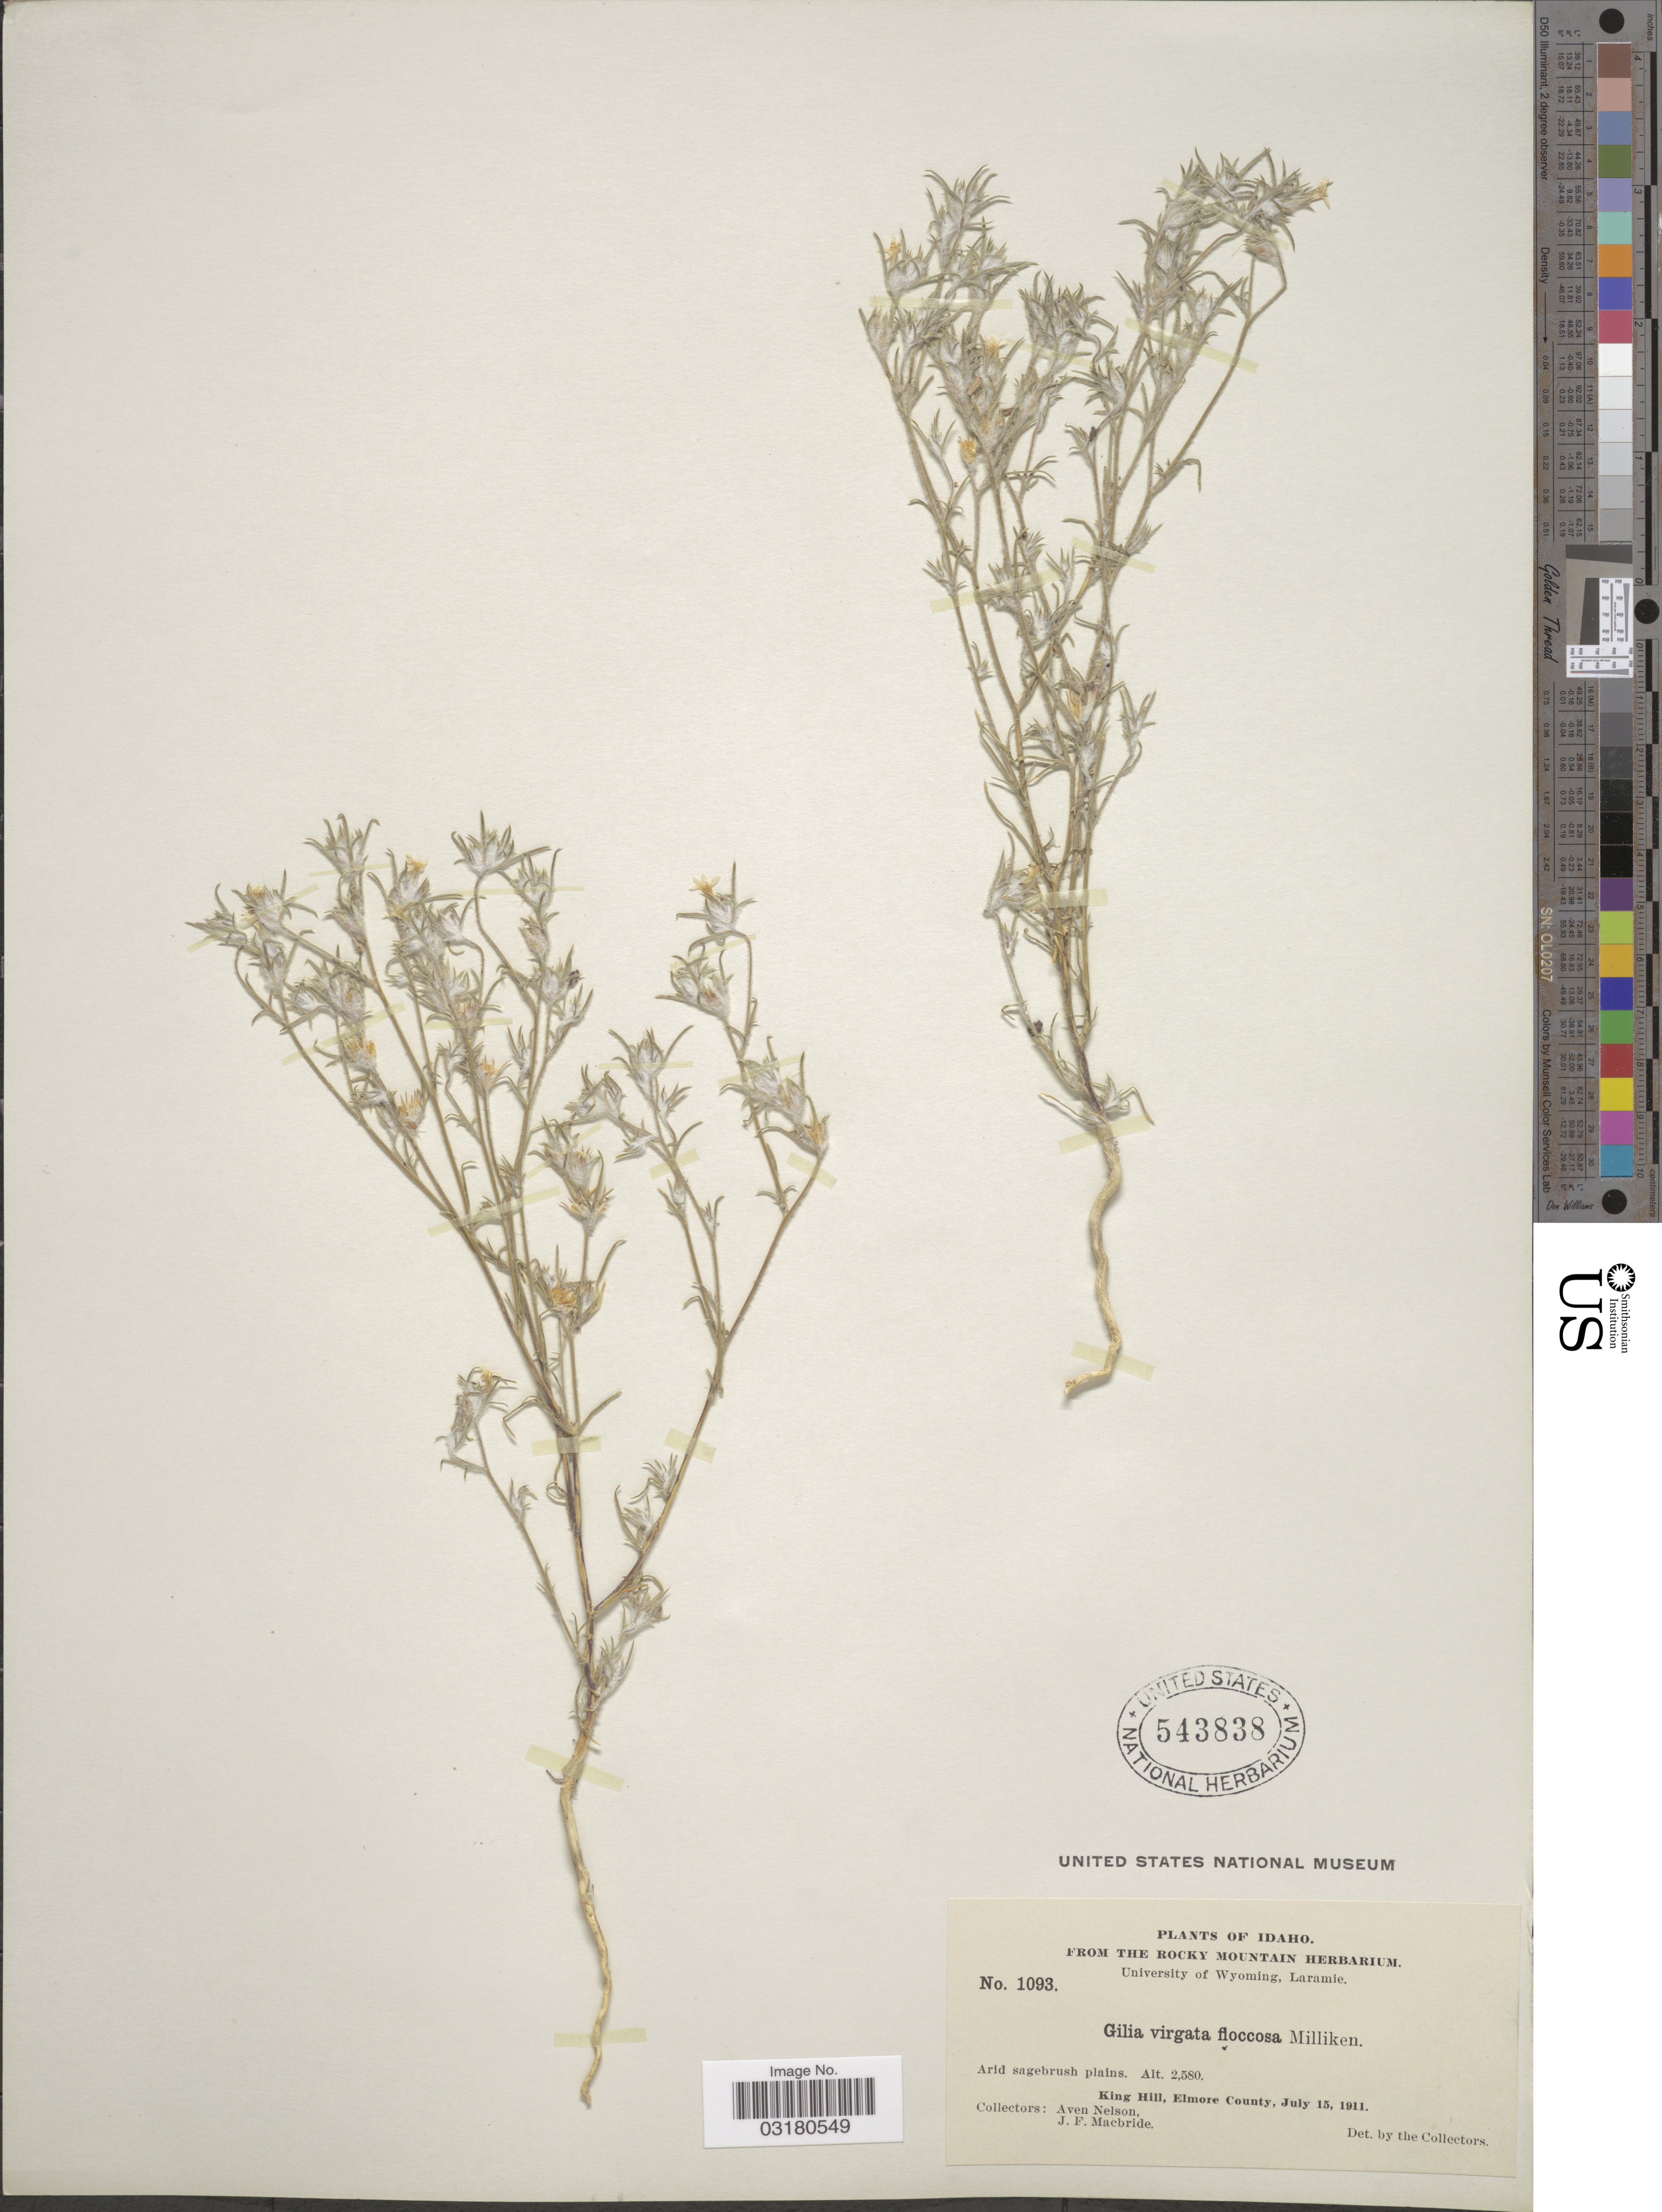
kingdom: Plantae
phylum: Tracheophyta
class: Magnoliopsida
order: Ericales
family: Polemoniaceae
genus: Eriastrum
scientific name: Eriastrum wilcoxii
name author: (A. Nelson) H. Mason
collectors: A. Nelson & J. F. Macbride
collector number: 1093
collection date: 1911-07-15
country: United States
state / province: Idaho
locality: King Hill, Elmore County.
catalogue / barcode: US 543838